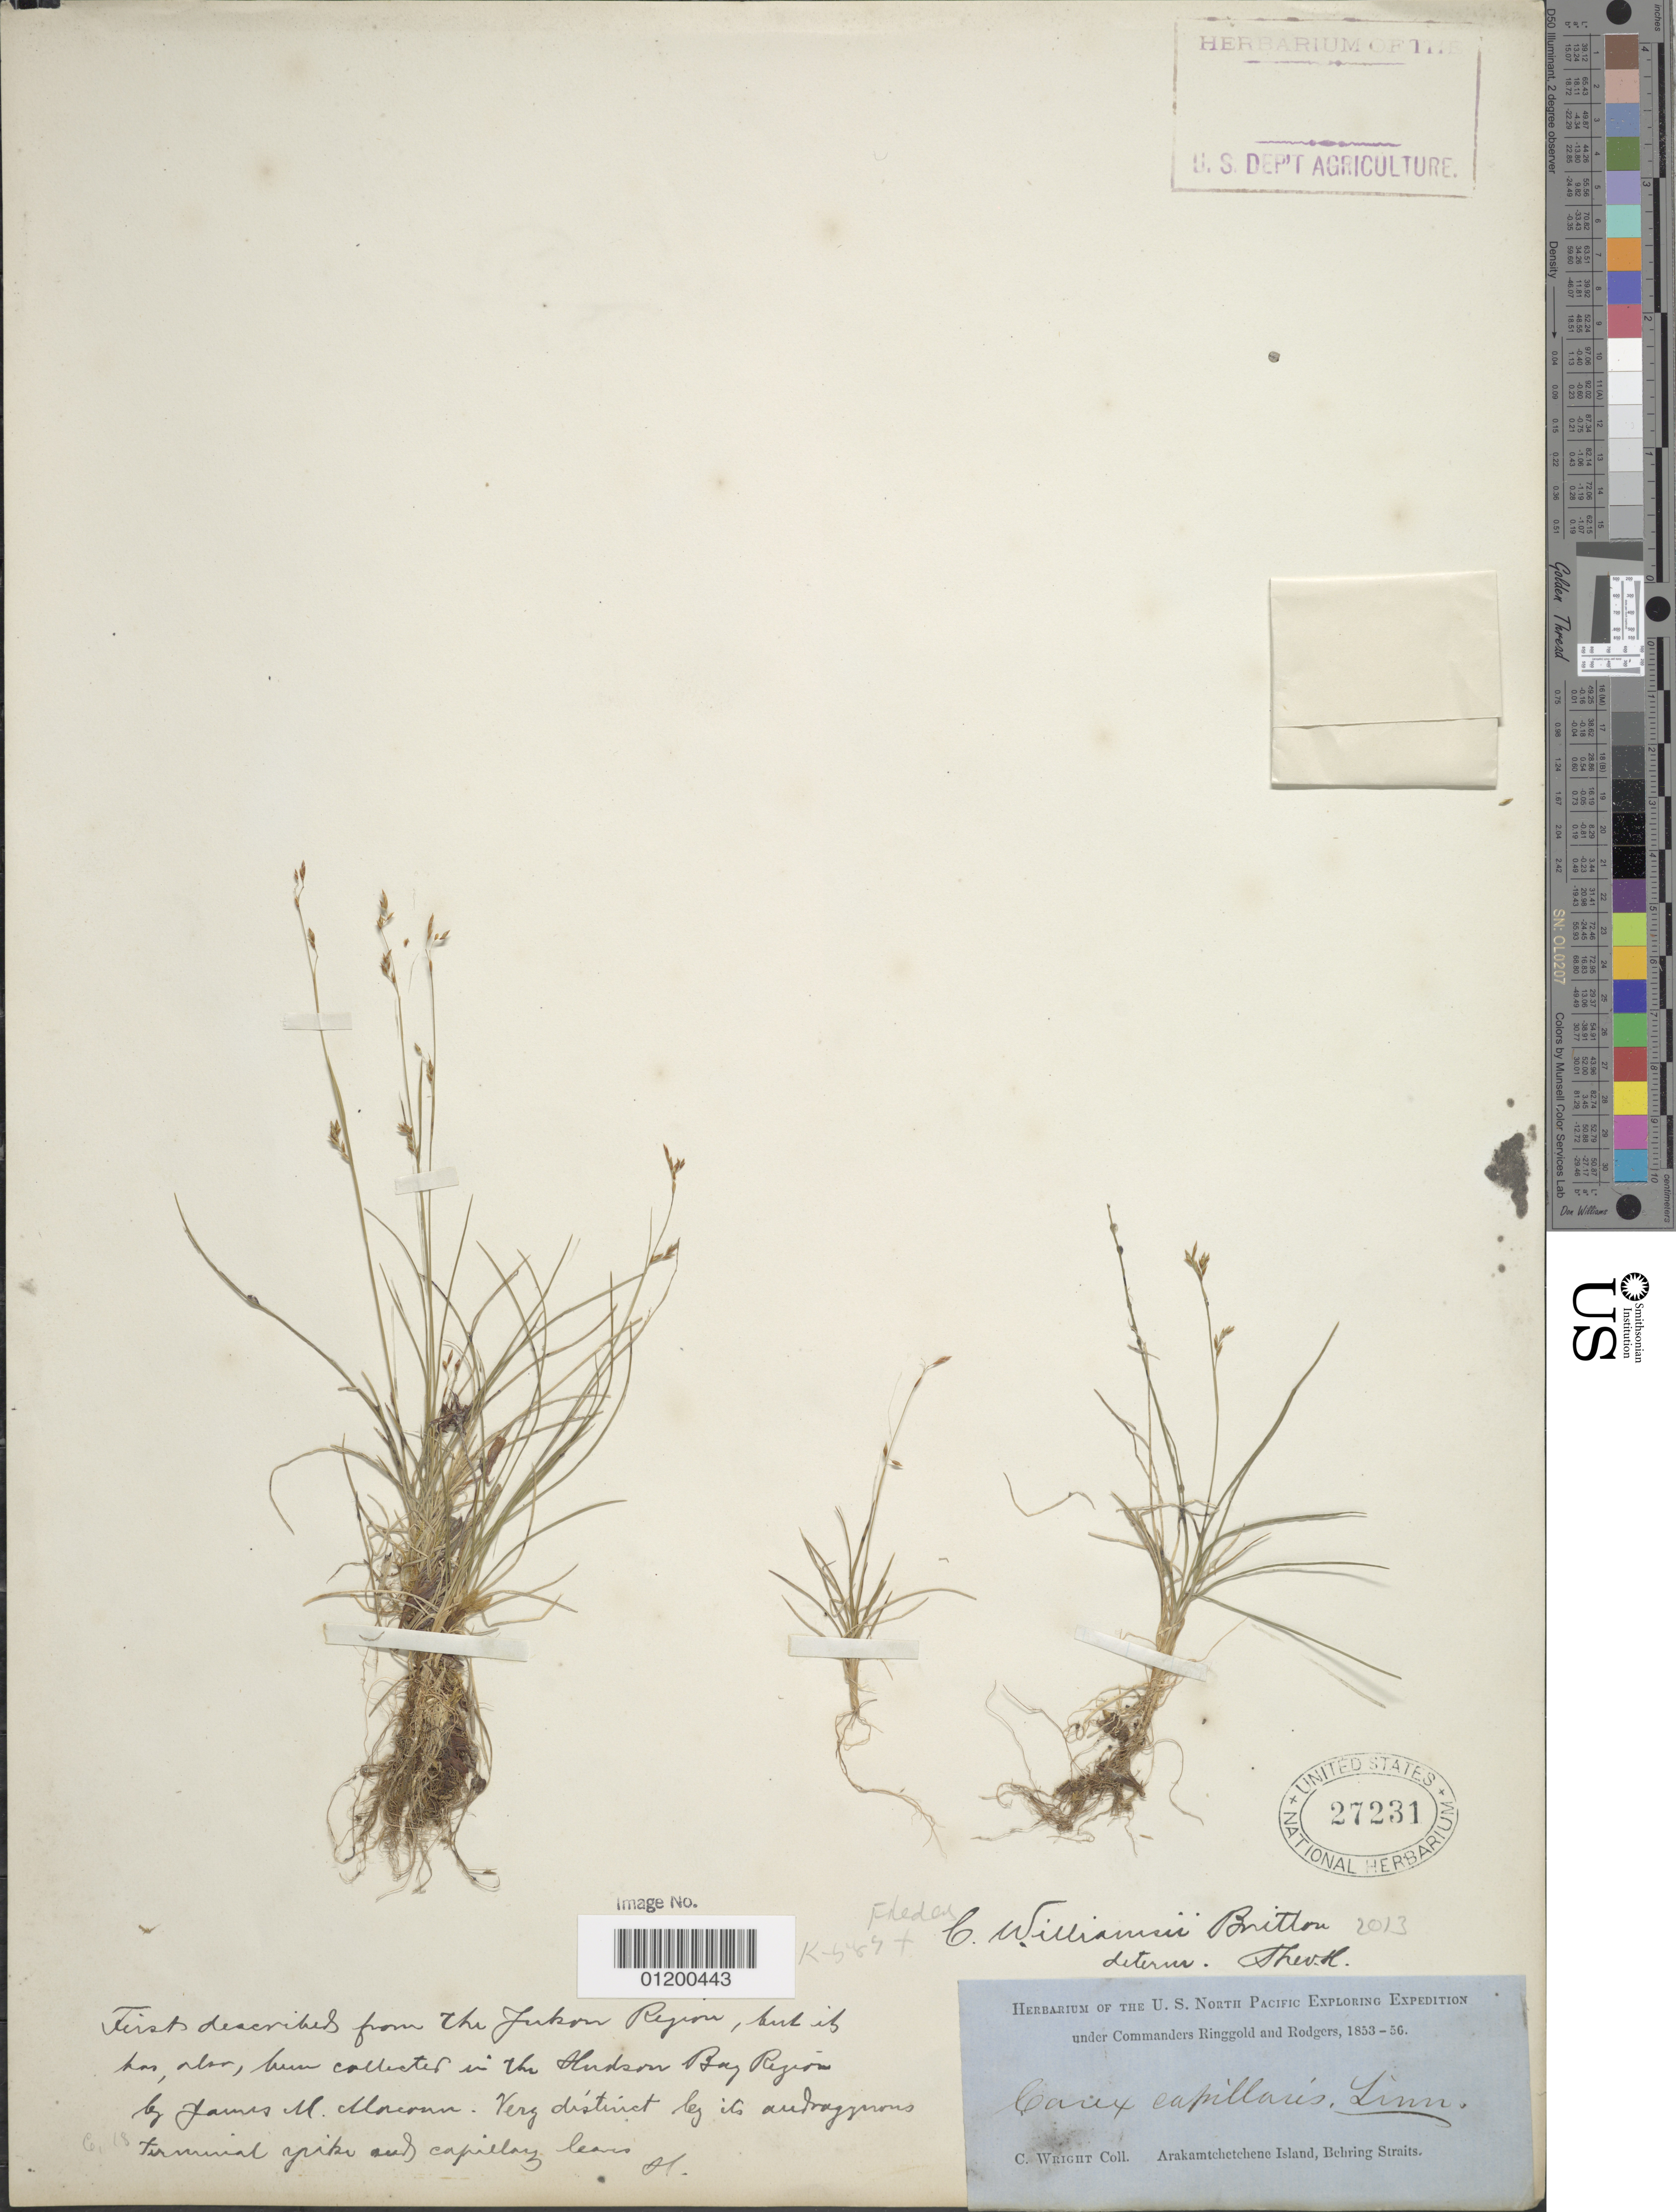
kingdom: Plantae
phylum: Tracheophyta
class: Liliopsida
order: Poales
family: Cyperaceae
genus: Carex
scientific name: Carex williamsii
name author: Britton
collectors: C. Wright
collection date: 1853/1856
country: Russian Federation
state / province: Chukotka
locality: Arakamtchetchene I. Behring Straits.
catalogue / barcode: US 27231